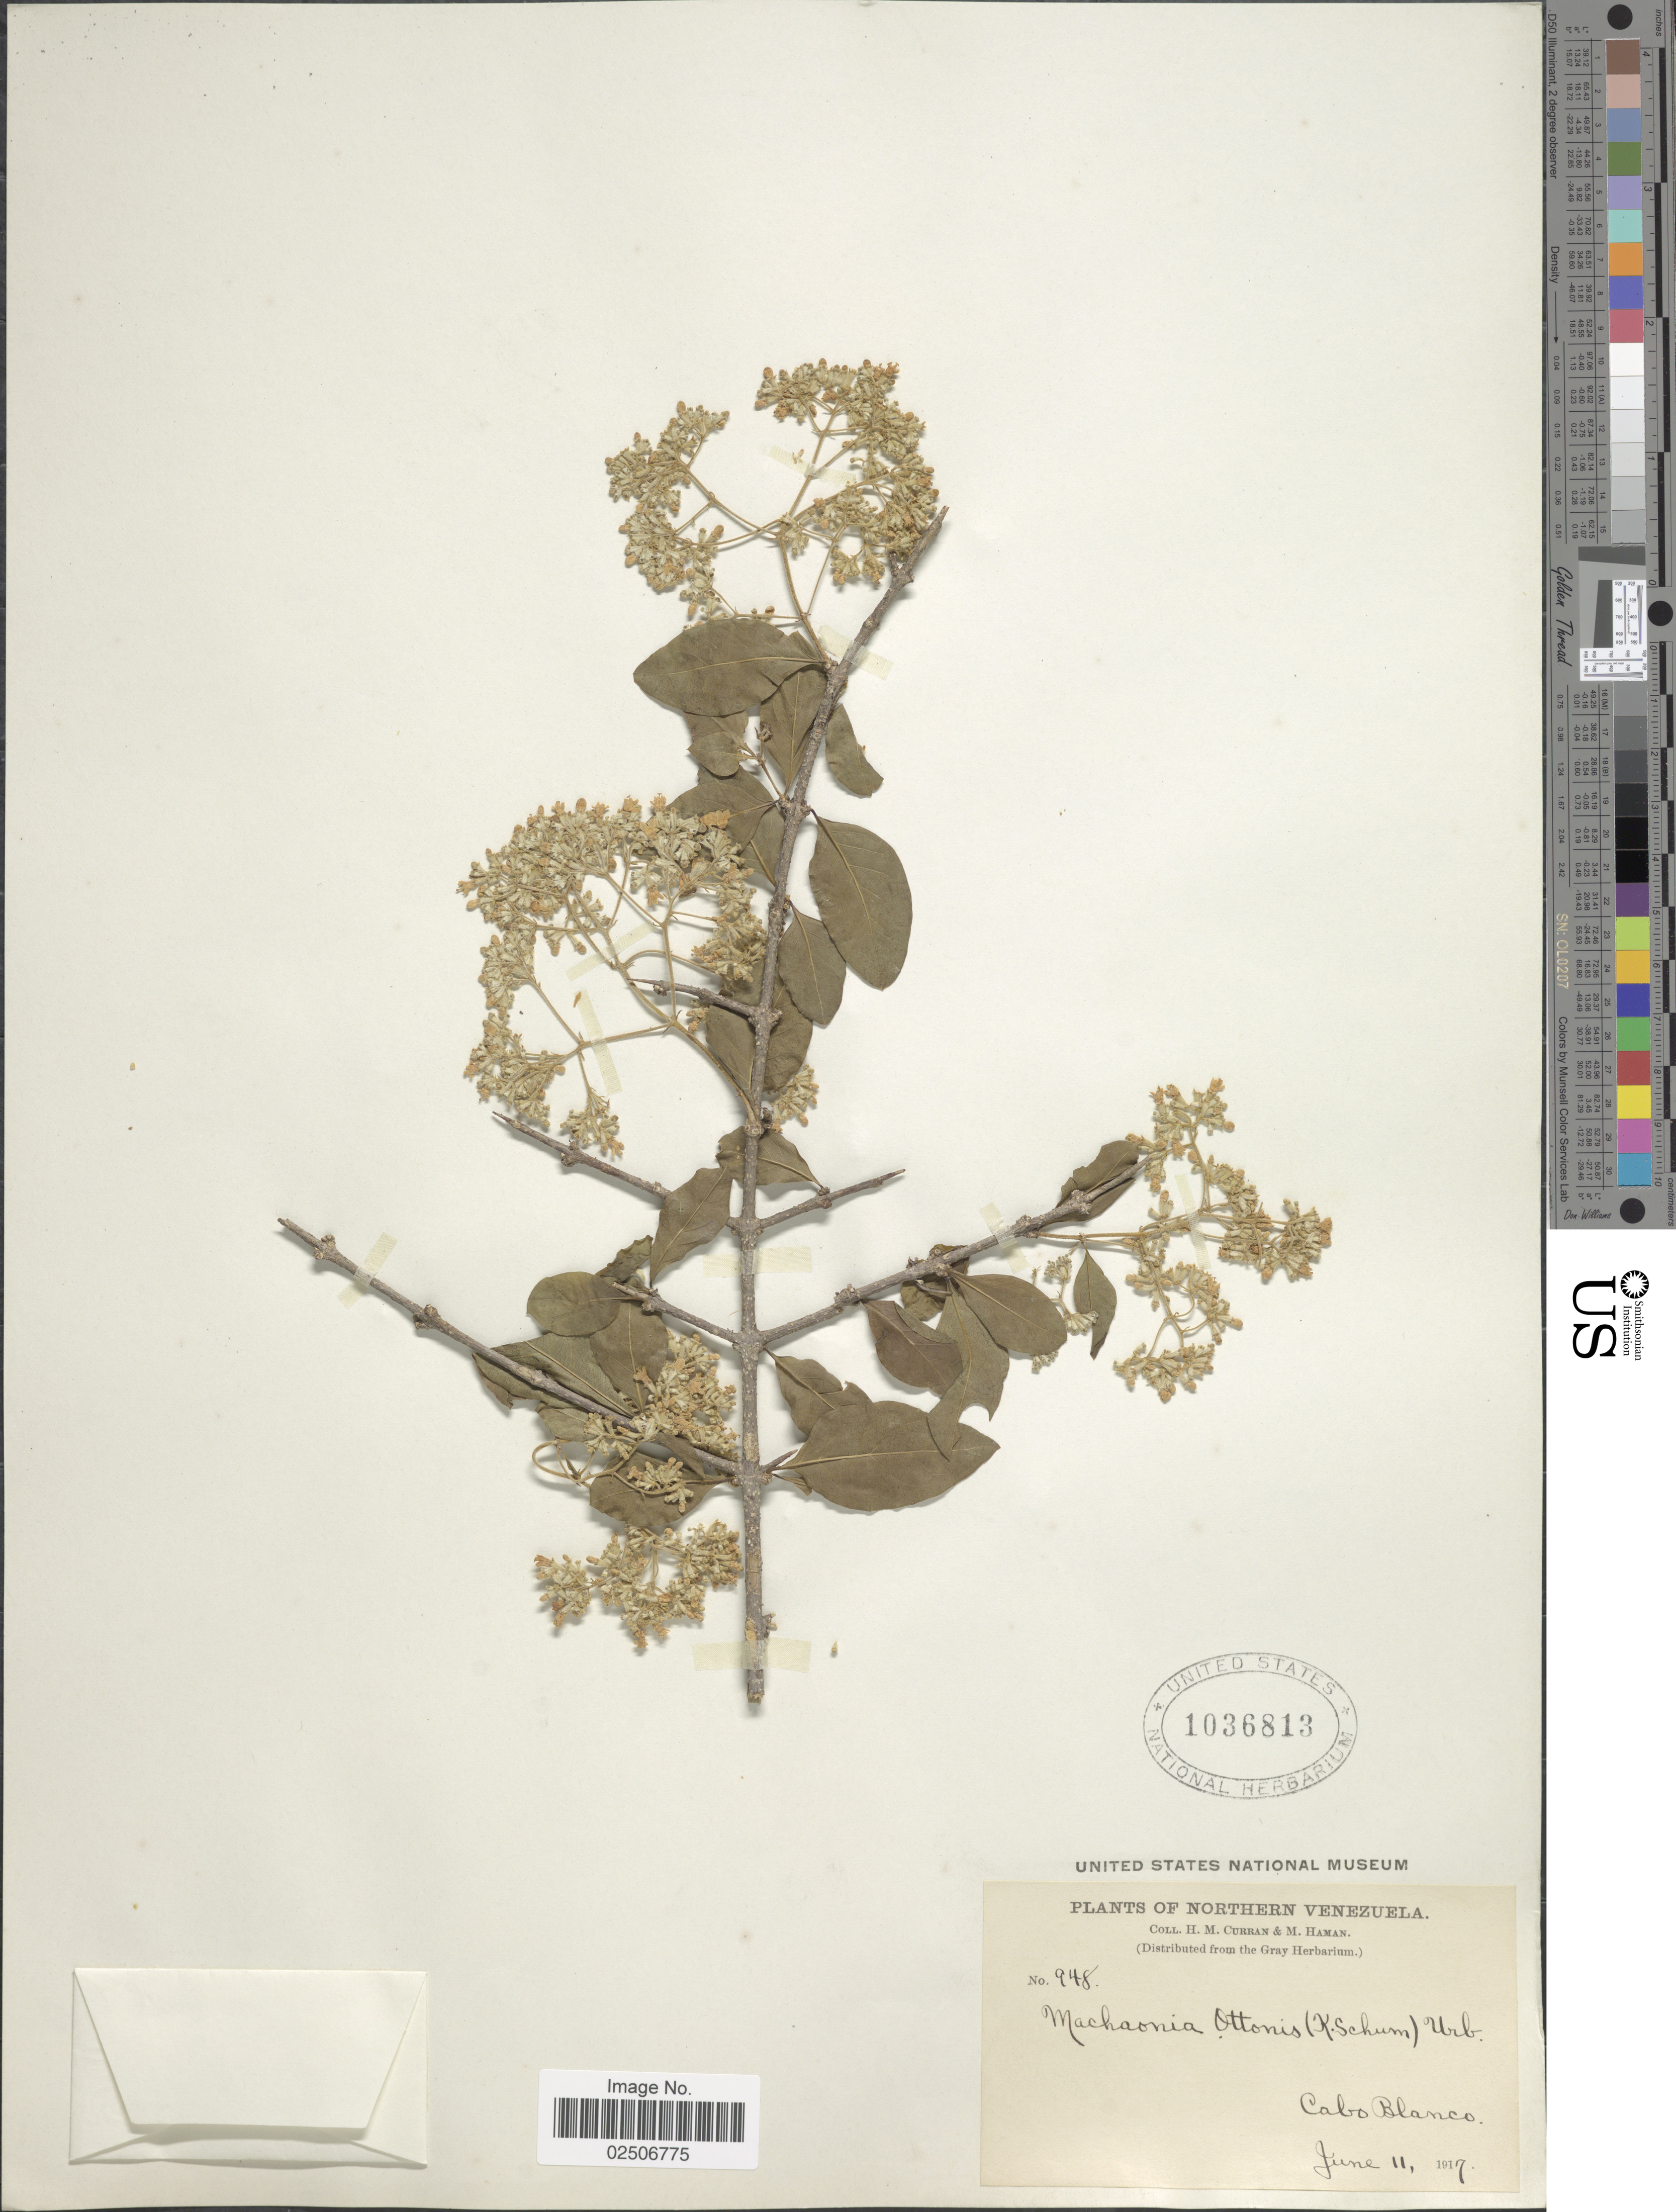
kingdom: Plantae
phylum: Tracheophyta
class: Magnoliopsida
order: Gentianales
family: Rubiaceae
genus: Machaonia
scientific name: Machaonia ottonis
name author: (K. Schum.) Urb.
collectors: H. M. Curran & M. Haman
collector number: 948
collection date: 1917-06-11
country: Venezuela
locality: Northern Venezuela, Cabo Blanco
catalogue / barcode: US 1036813